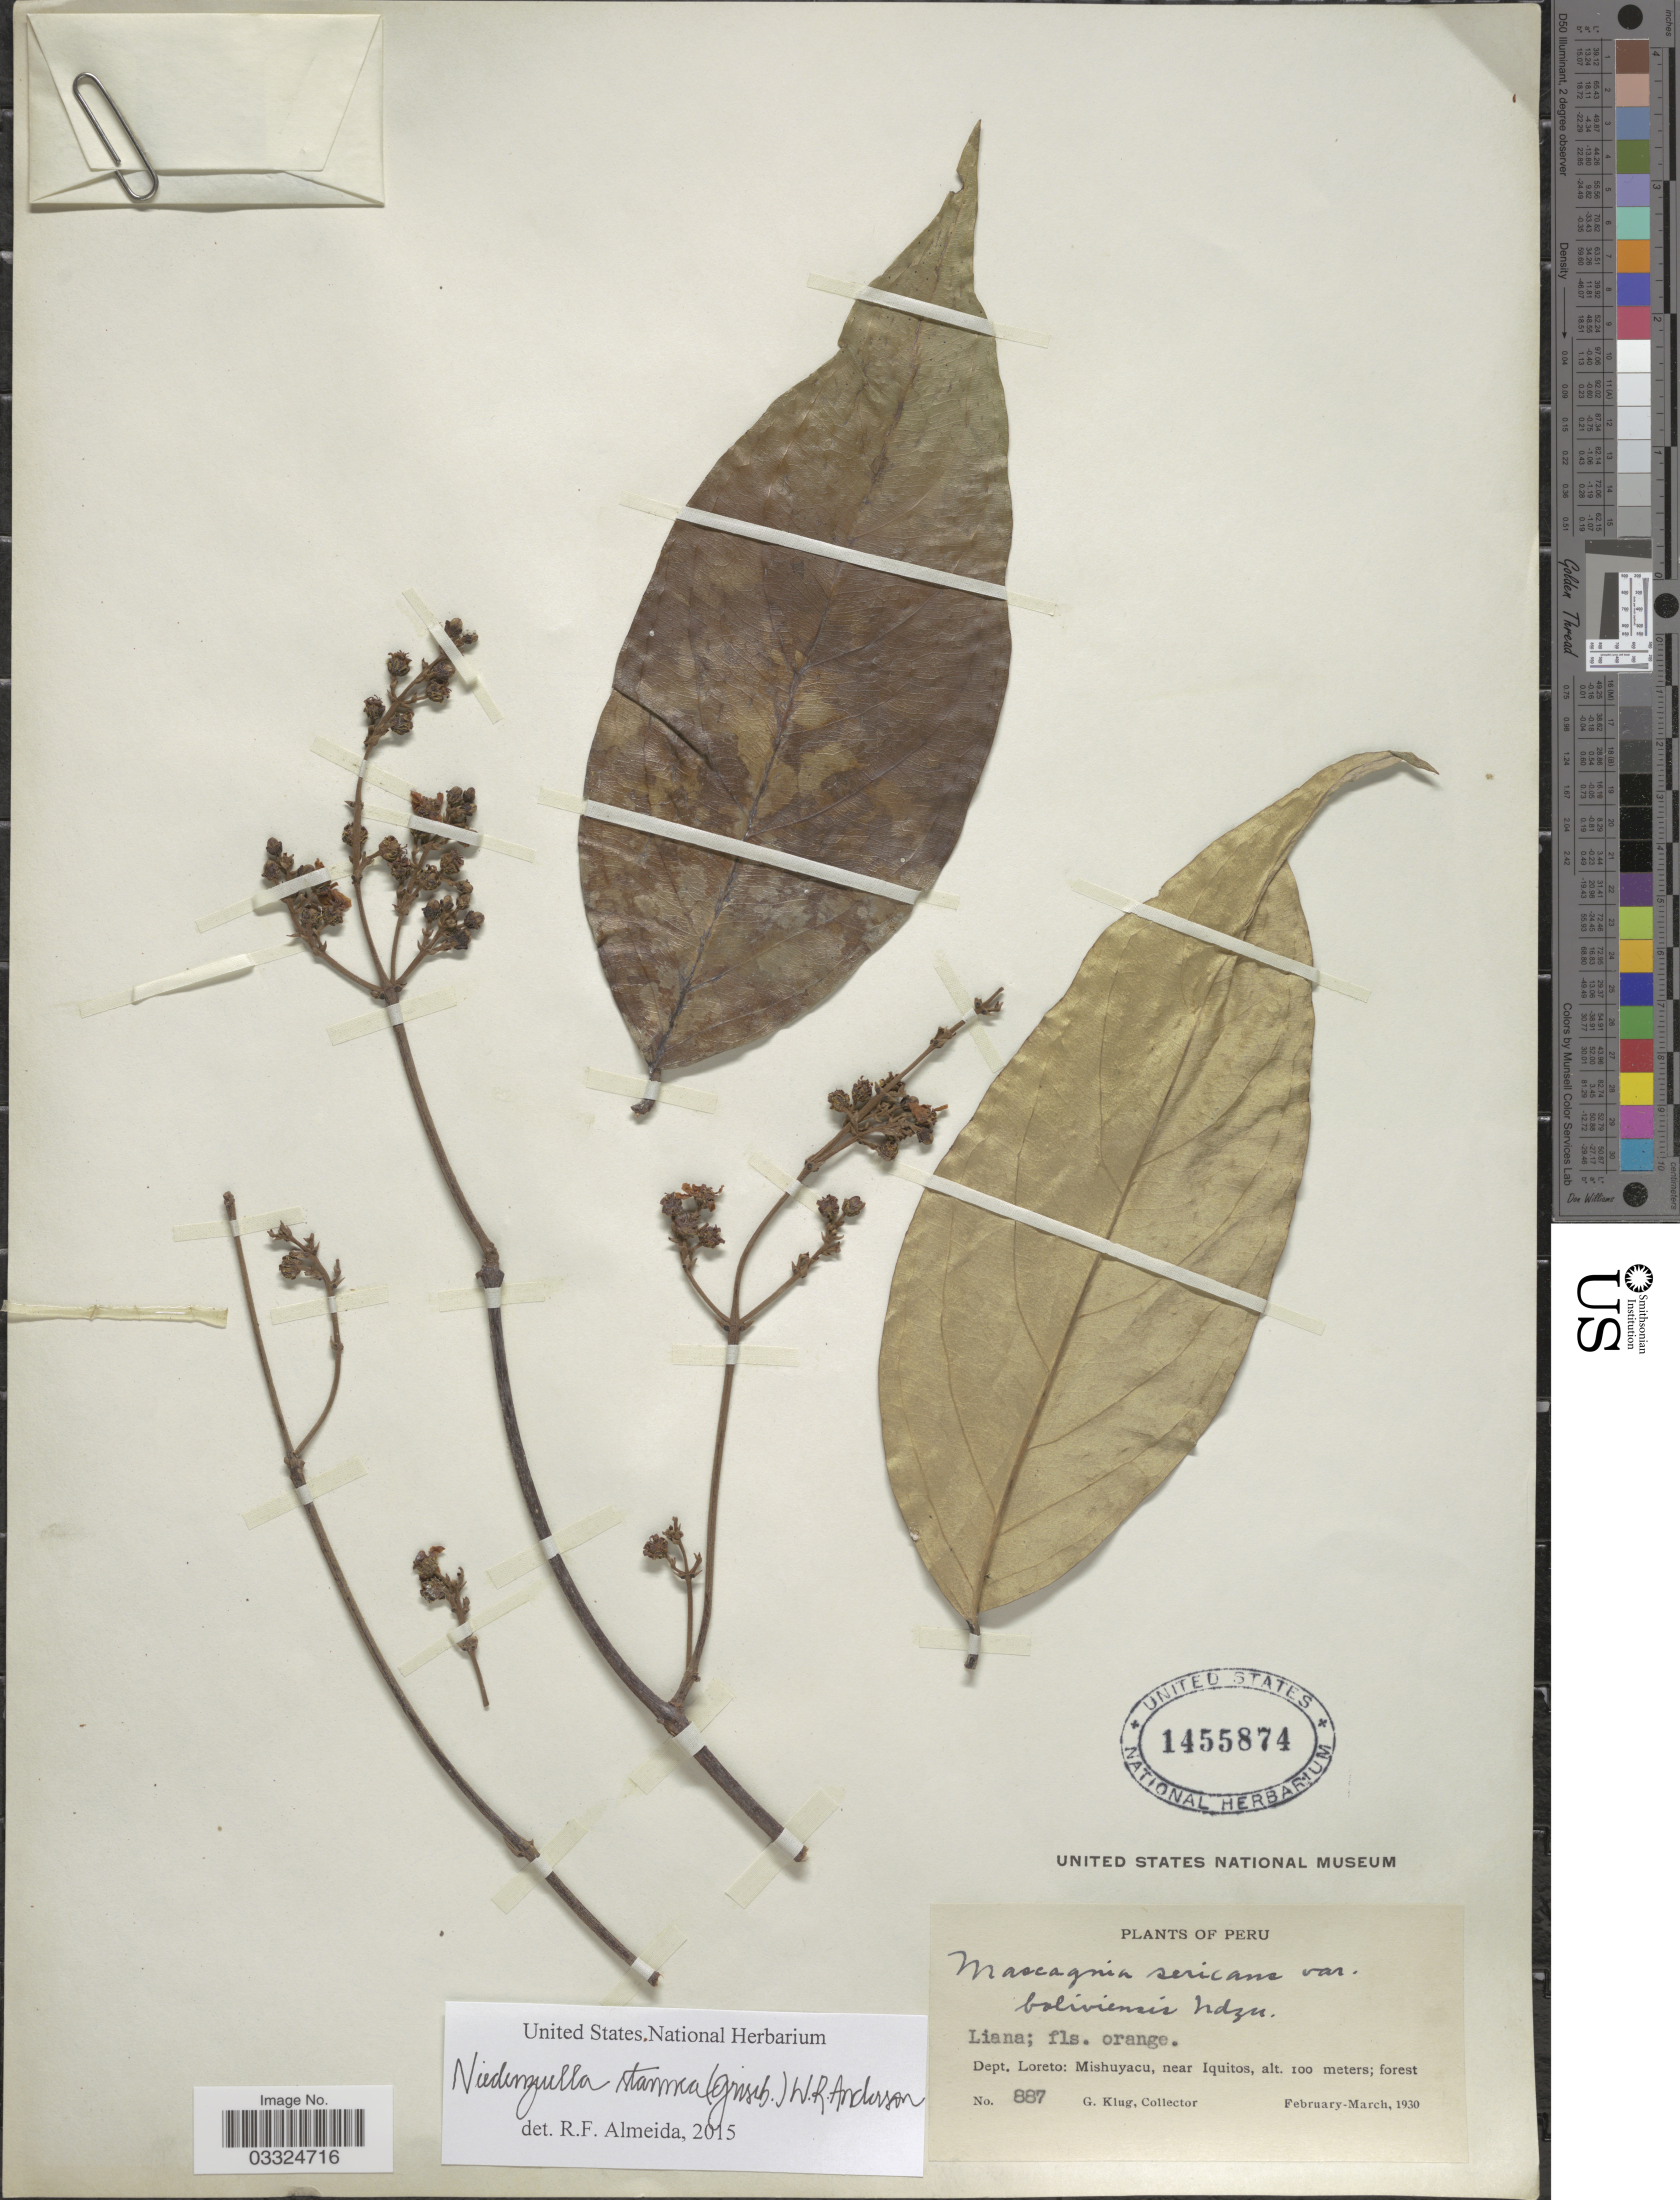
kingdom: Plantae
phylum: Tracheophyta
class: Magnoliopsida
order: Malpighiales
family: Malpighiaceae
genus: Niedenzuella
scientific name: Niedenzuella stannea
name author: (Griseb.) W.R. Anderson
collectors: G. Klug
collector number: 887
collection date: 1930-02/1930-03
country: Peru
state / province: Loreto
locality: Depto. Loreto: Mishuyacu, near Iquitos.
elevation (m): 100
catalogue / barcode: US 1455874